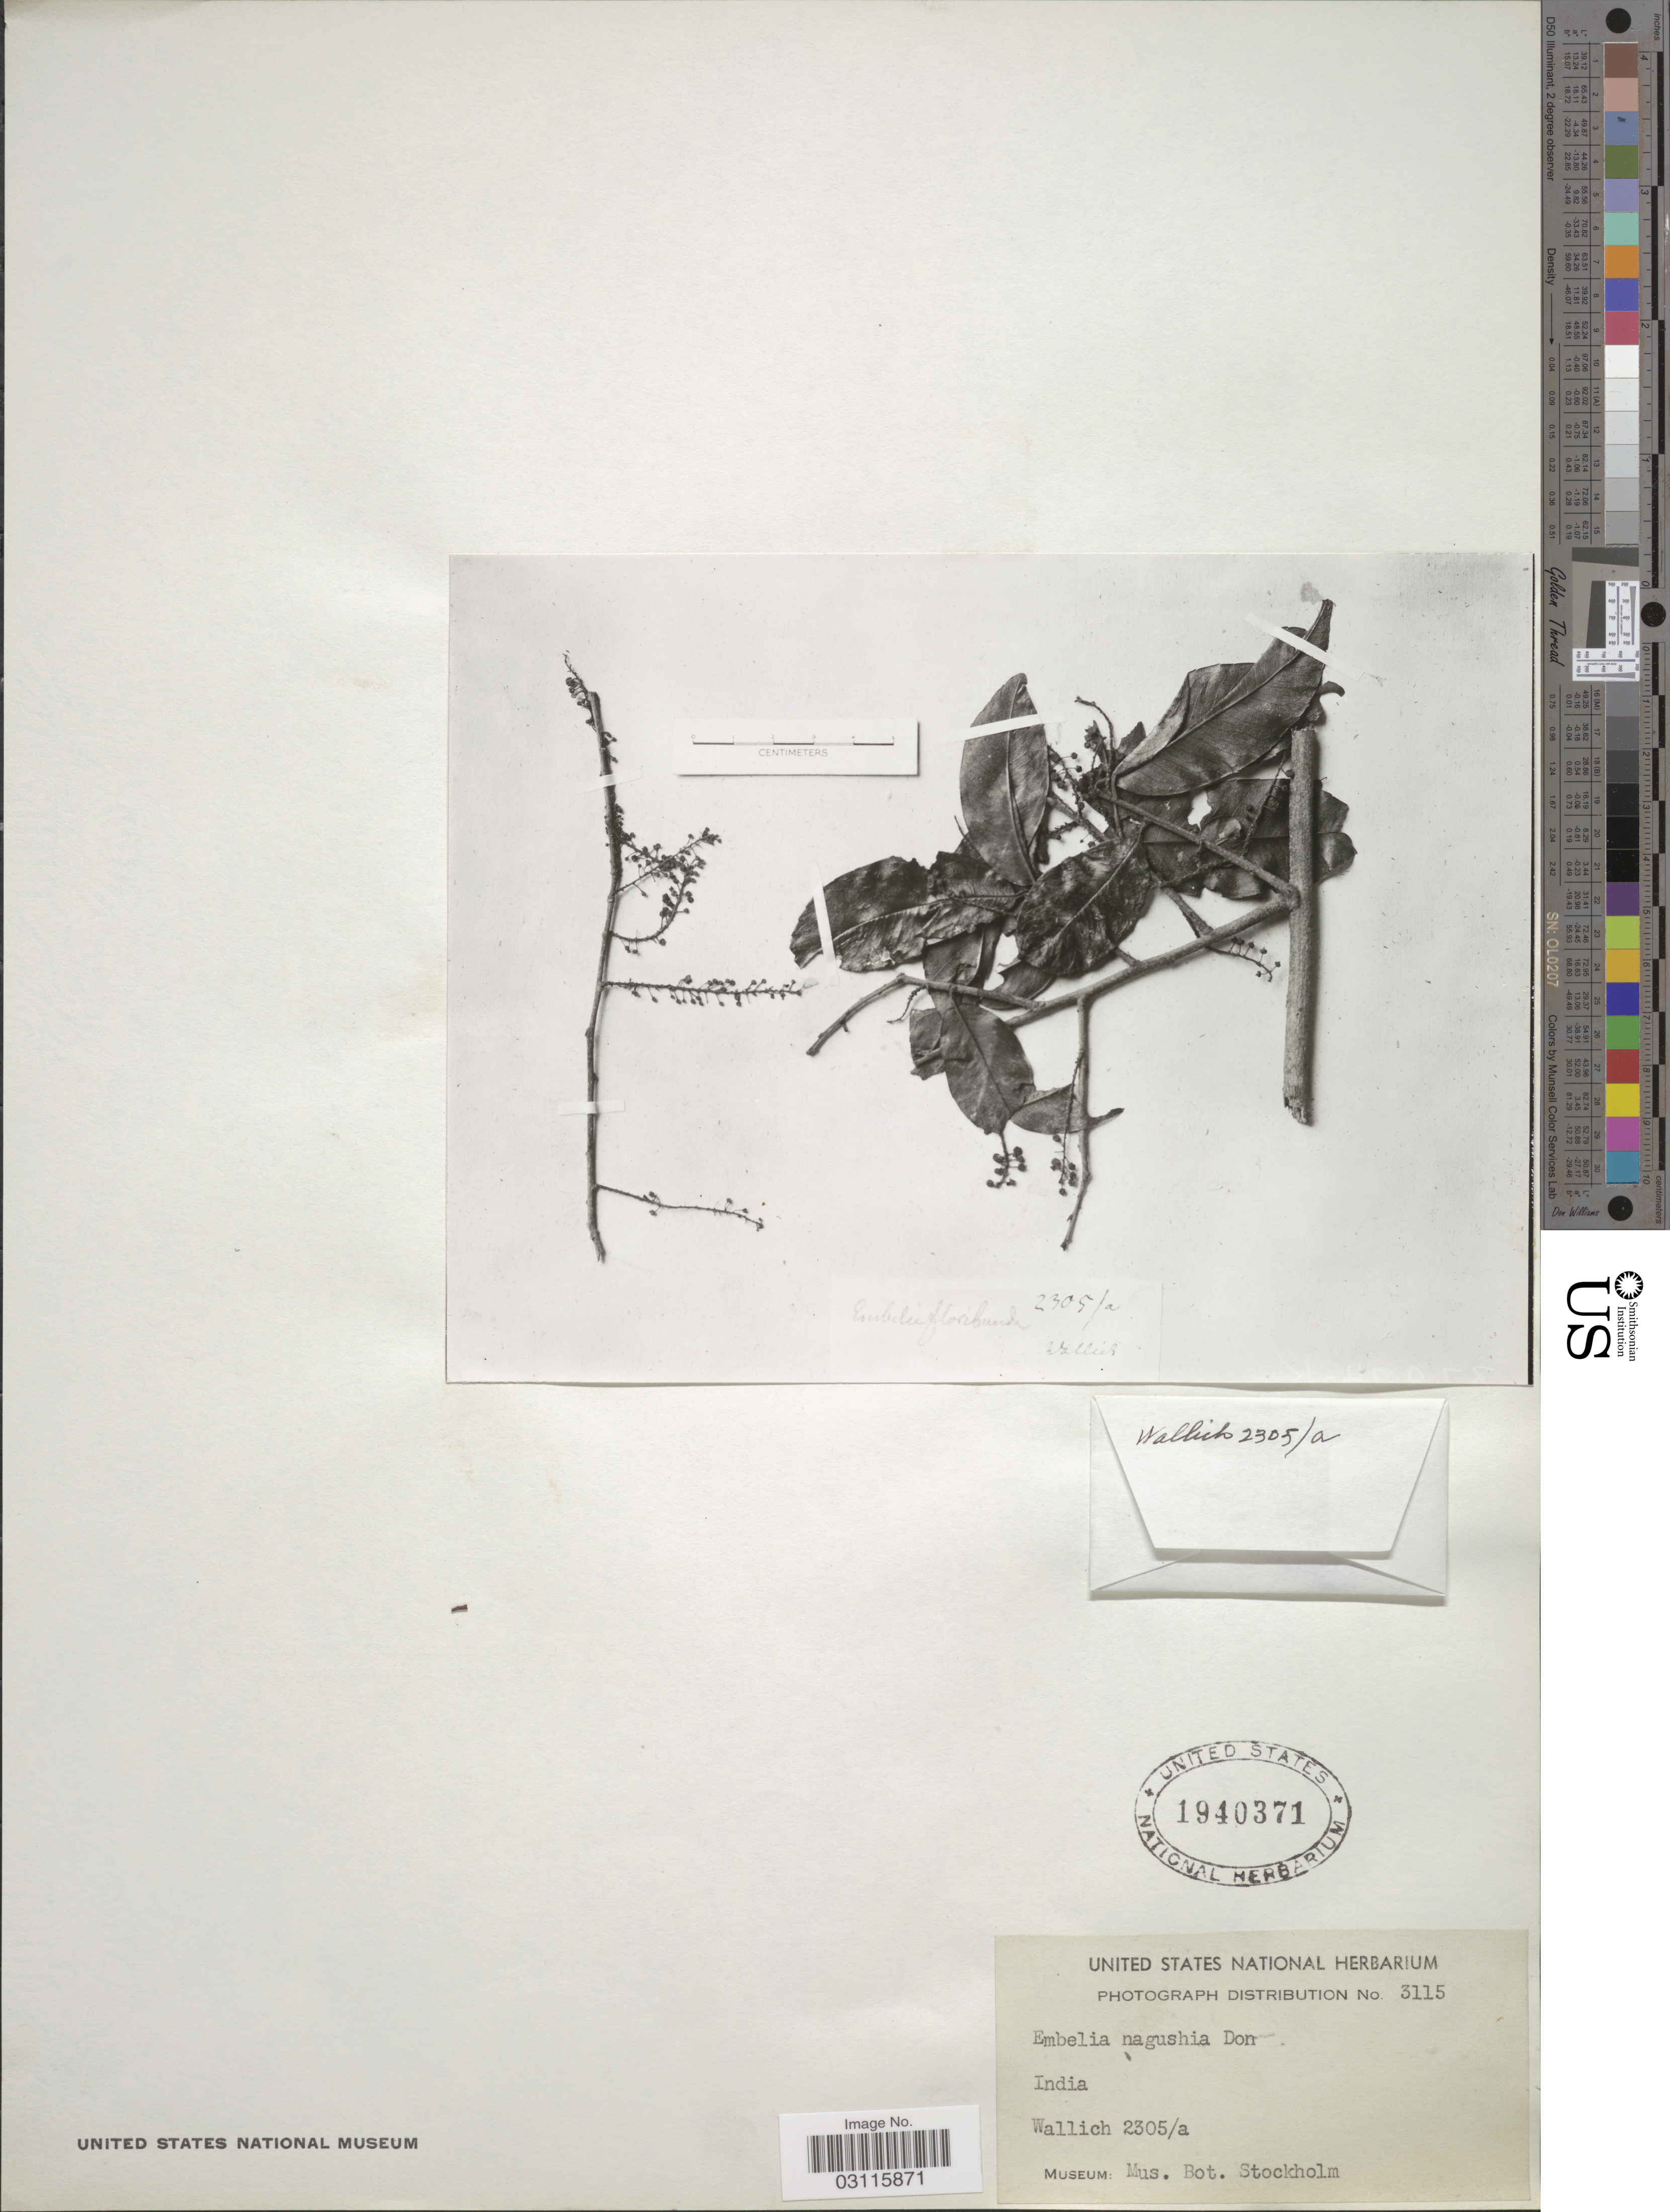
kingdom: Plantae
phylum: Tracheophyta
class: Magnoliopsida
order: Ericales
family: Primulaceae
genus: Embelia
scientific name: Embelia nagushia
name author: D. Don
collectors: -- Wallich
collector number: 2305/a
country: India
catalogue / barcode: US 1940371